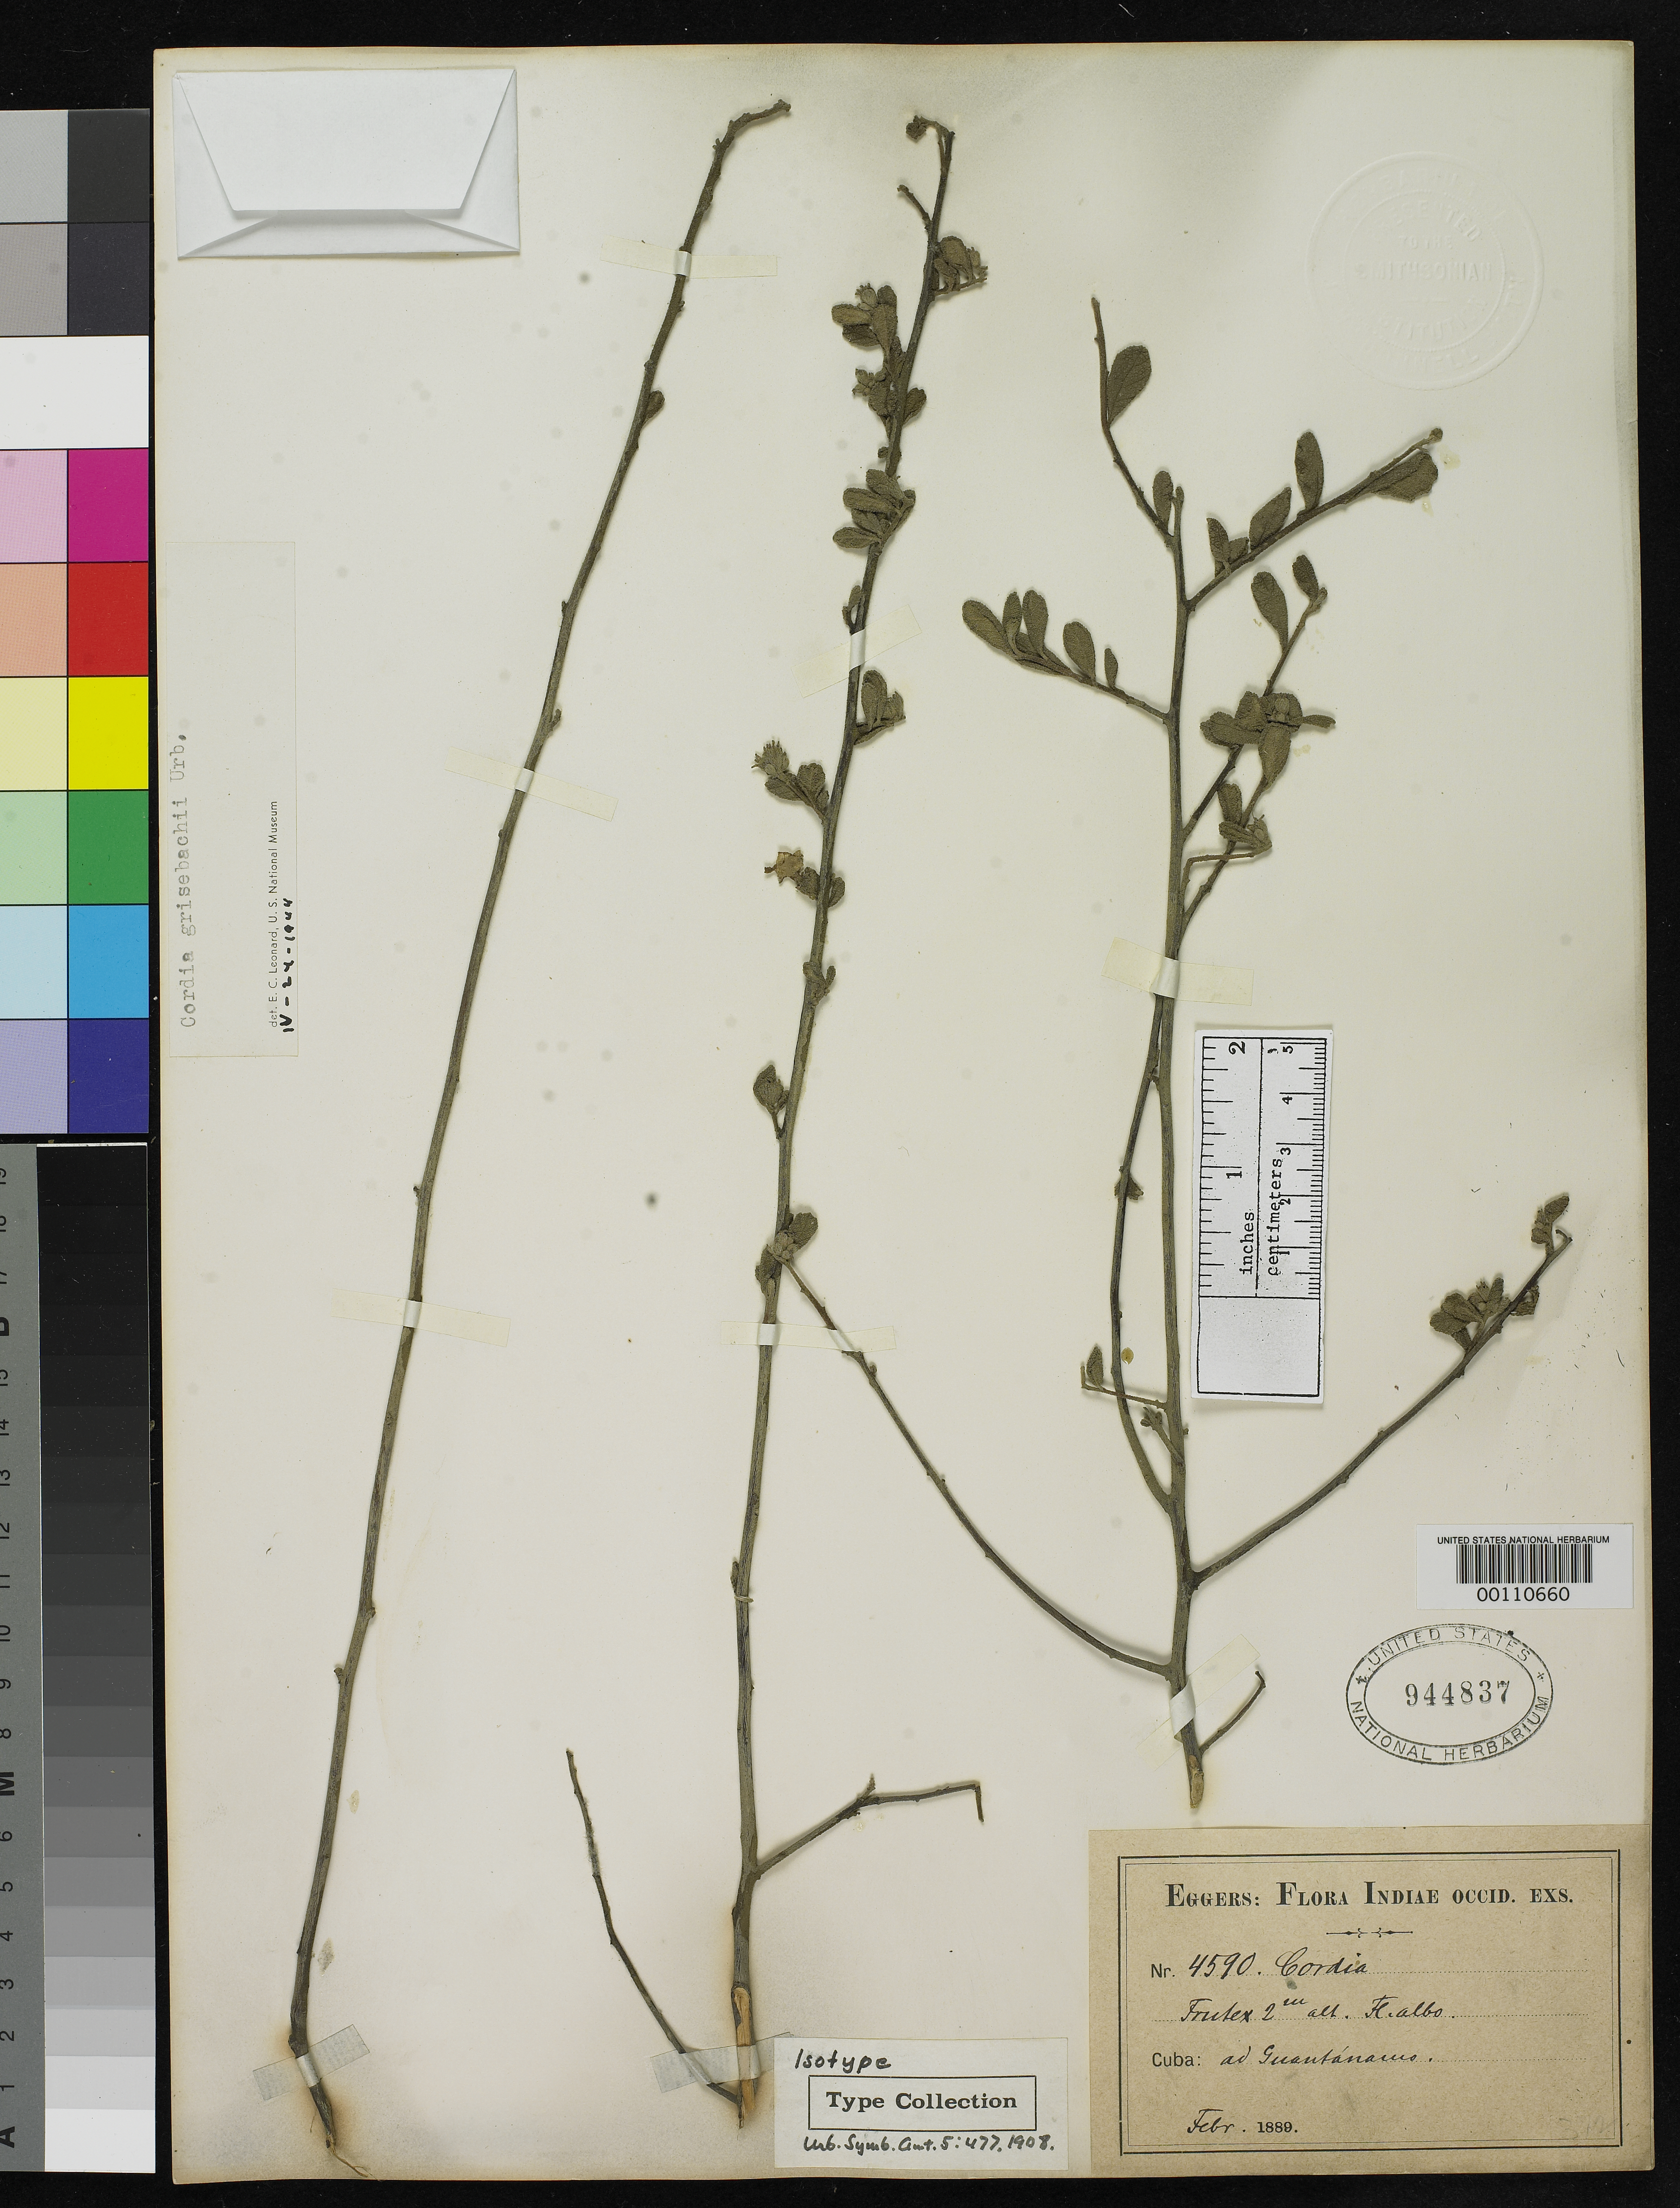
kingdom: Plantae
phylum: Tracheophyta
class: Magnoliopsida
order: Boraginales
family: Cordiaceae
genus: Cordia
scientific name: Cordia grisebachii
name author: Urb.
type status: Isotype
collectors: H. F. A. von Eggers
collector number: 4590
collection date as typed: Feb 1889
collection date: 1889-02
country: Cuba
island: Greater Antilles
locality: Guantanamo.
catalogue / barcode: US 944837